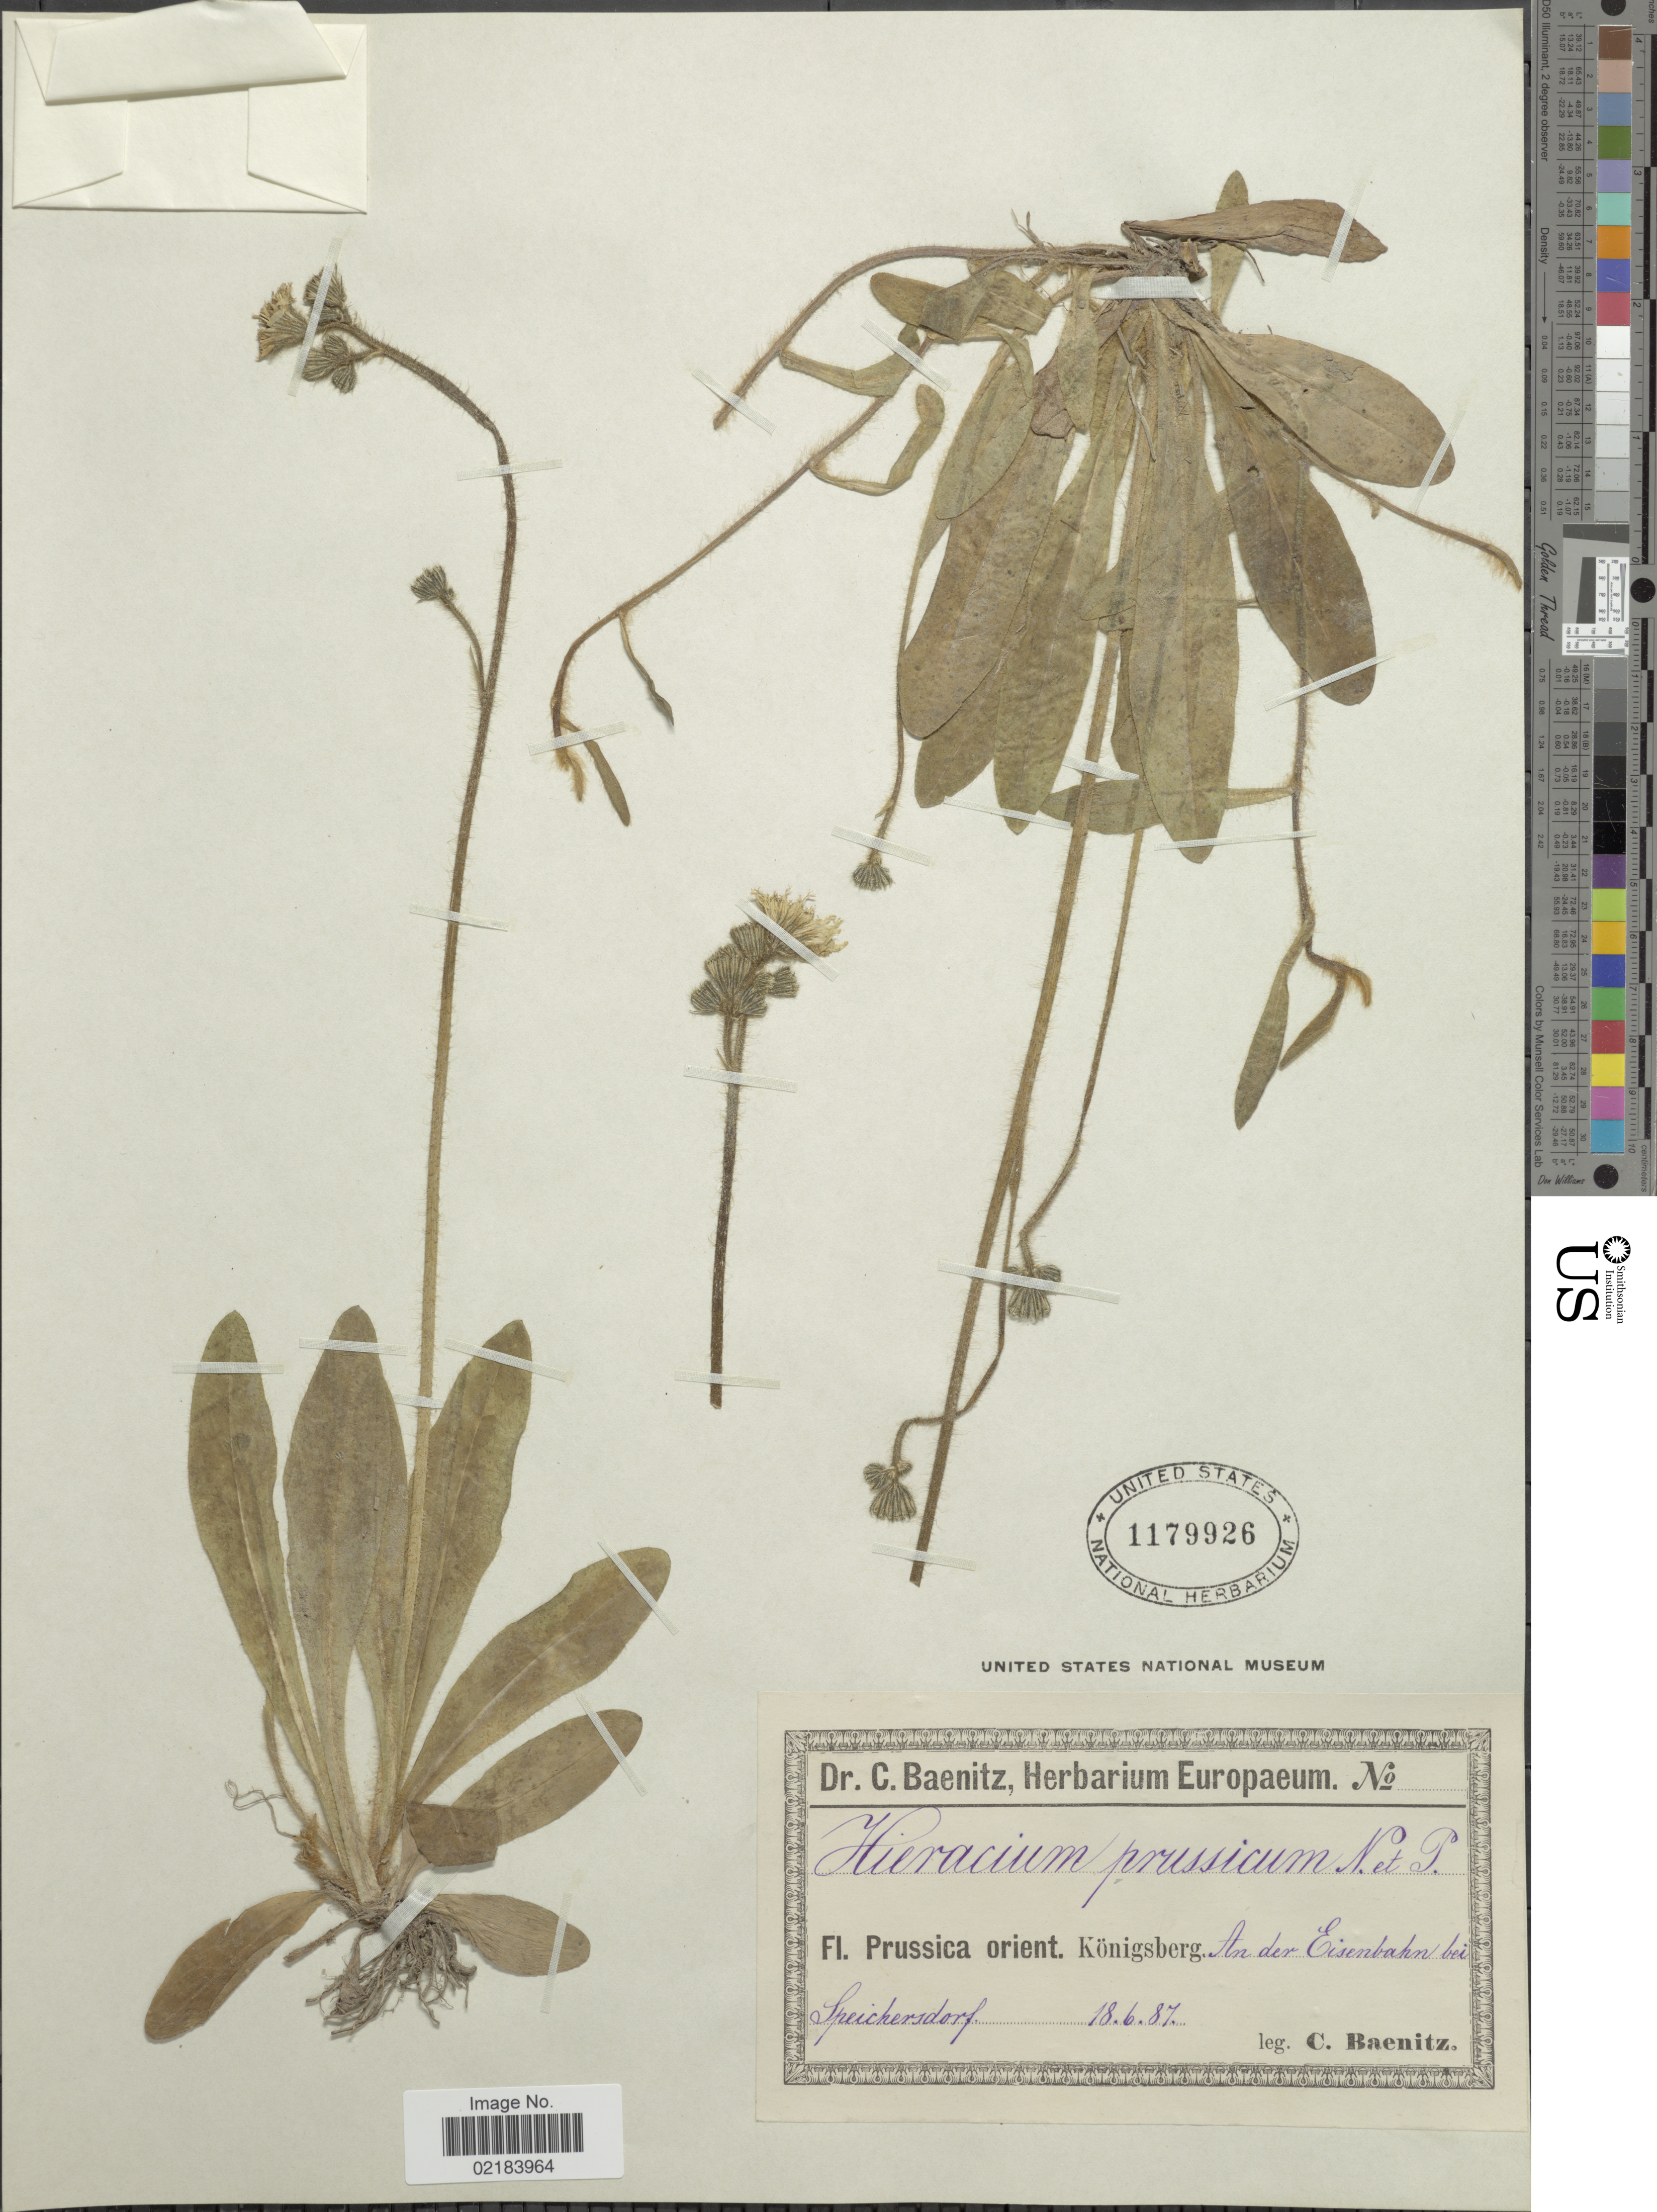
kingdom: Plantae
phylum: Tracheophyta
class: Magnoliopsida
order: Asterales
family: Asteraceae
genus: Pilosella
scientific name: Pilosella prussica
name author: (Näg. & Peter) Soják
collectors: C. G. Baenitz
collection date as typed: Transcribed d/m/y: 18/6/87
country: Germany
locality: Prussica orient. Konigsberg An der Eisenbahn bei Speichersdorf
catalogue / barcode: US 1179926